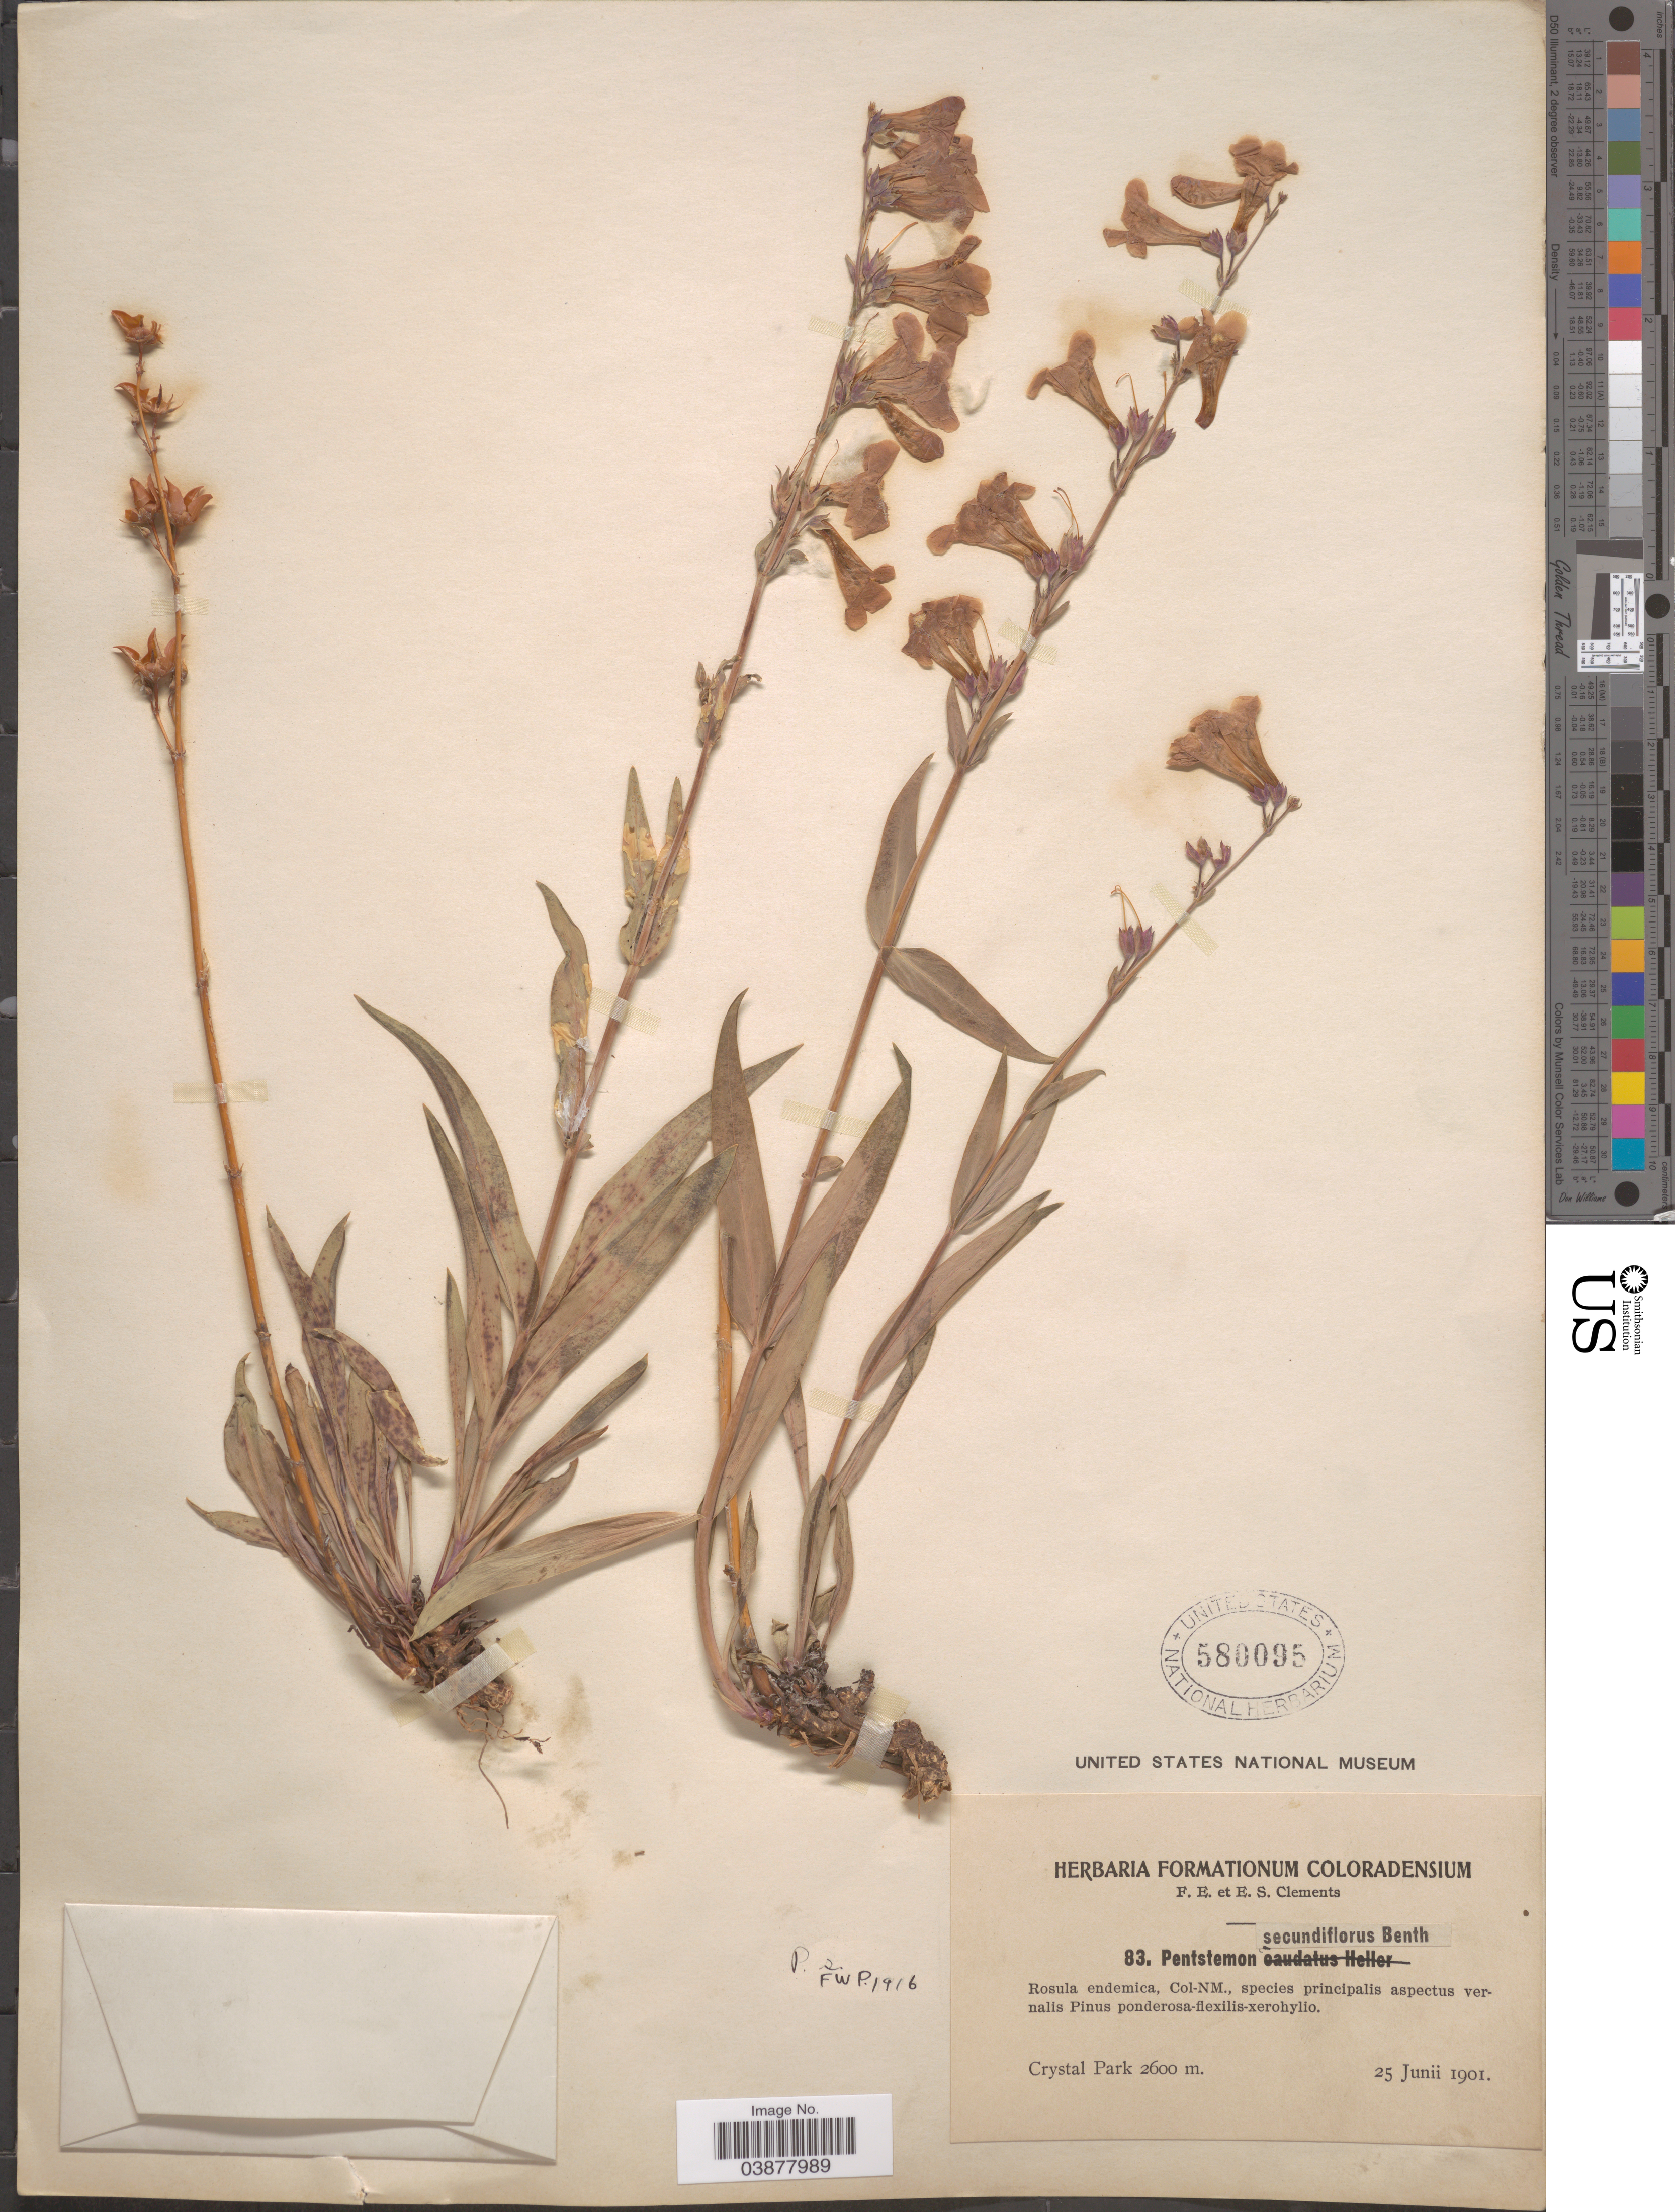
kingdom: Plantae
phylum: Tracheophyta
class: Magnoliopsida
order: Lamiales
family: Plantaginaceae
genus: Penstemon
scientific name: Penstemon secundiflorus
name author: Benth.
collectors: F. E. Clements & E. S. Clements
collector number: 83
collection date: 1901-06-25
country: United States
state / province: Colorado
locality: Crystal Park.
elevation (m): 2600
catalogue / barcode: US 580095